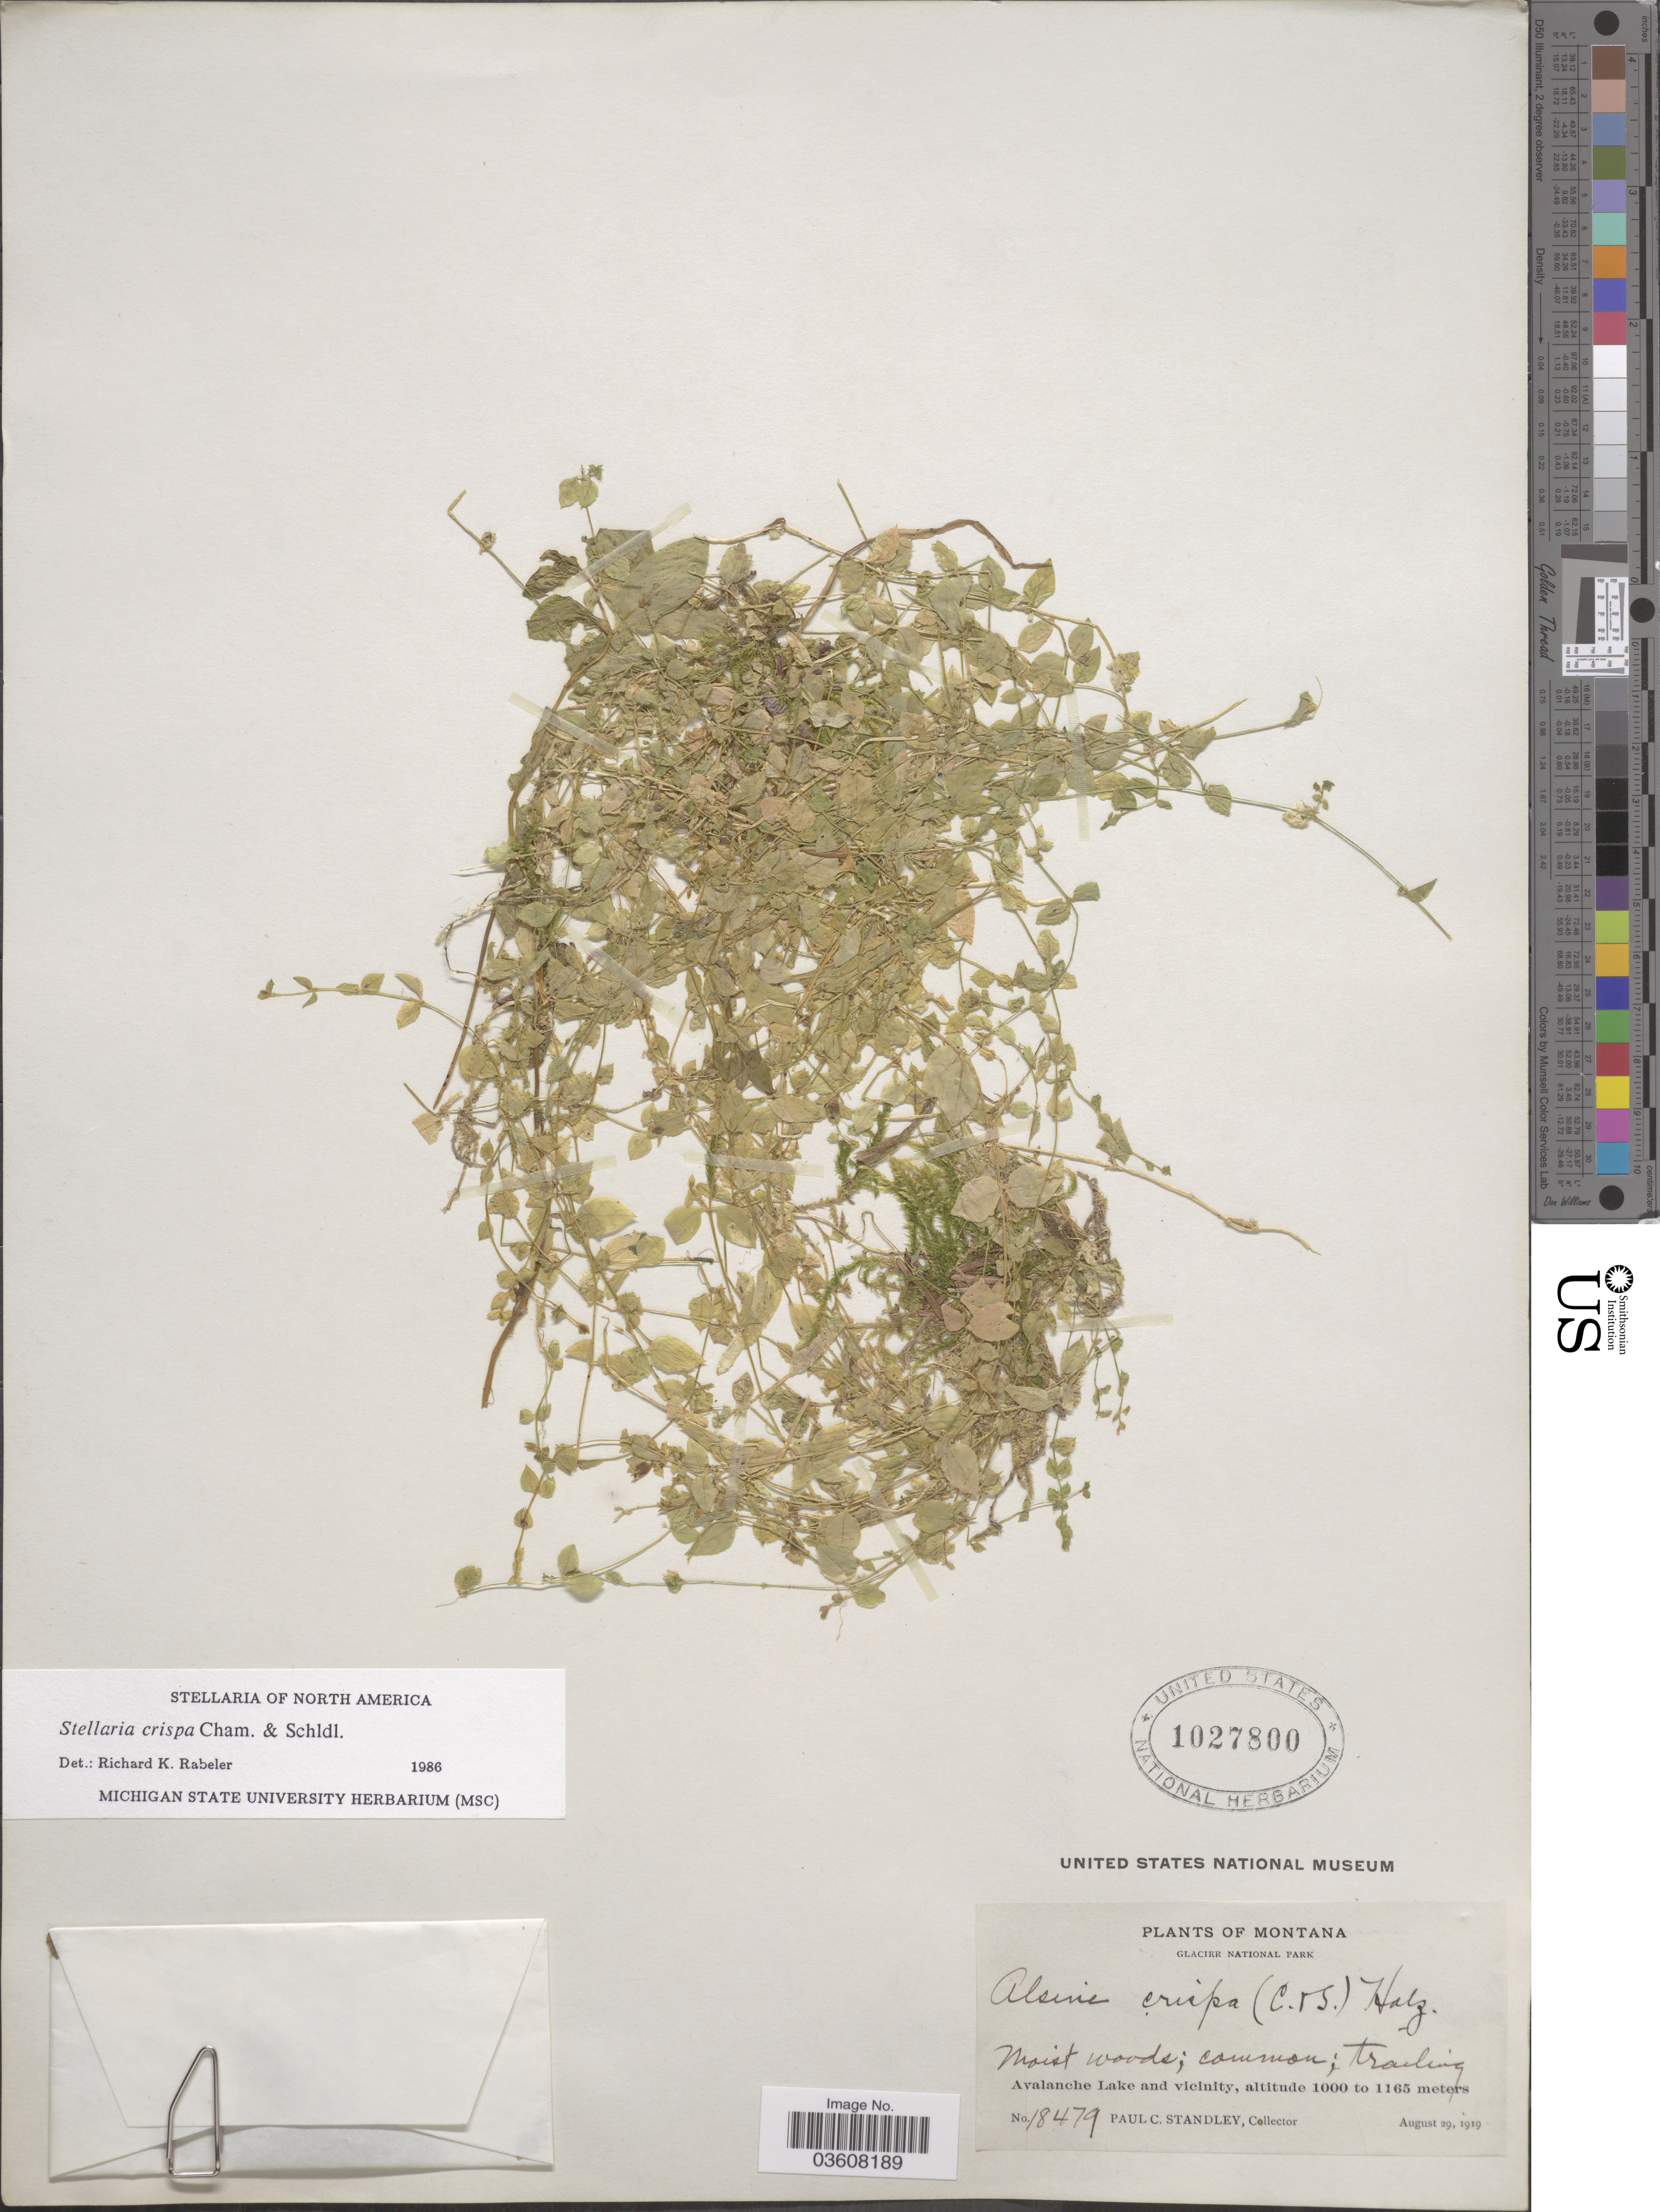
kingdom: Plantae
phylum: Tracheophyta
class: Magnoliopsida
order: Caryophyllales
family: Caryophyllaceae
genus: Stellaria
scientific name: Stellaria crispa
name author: Cham. & Schltdl.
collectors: P. C. Standley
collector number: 18479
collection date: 1919-08-29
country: United States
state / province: Montana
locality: Glacier National Park. Avalanche Lake and vicinity.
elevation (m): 1000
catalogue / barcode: US 1027800